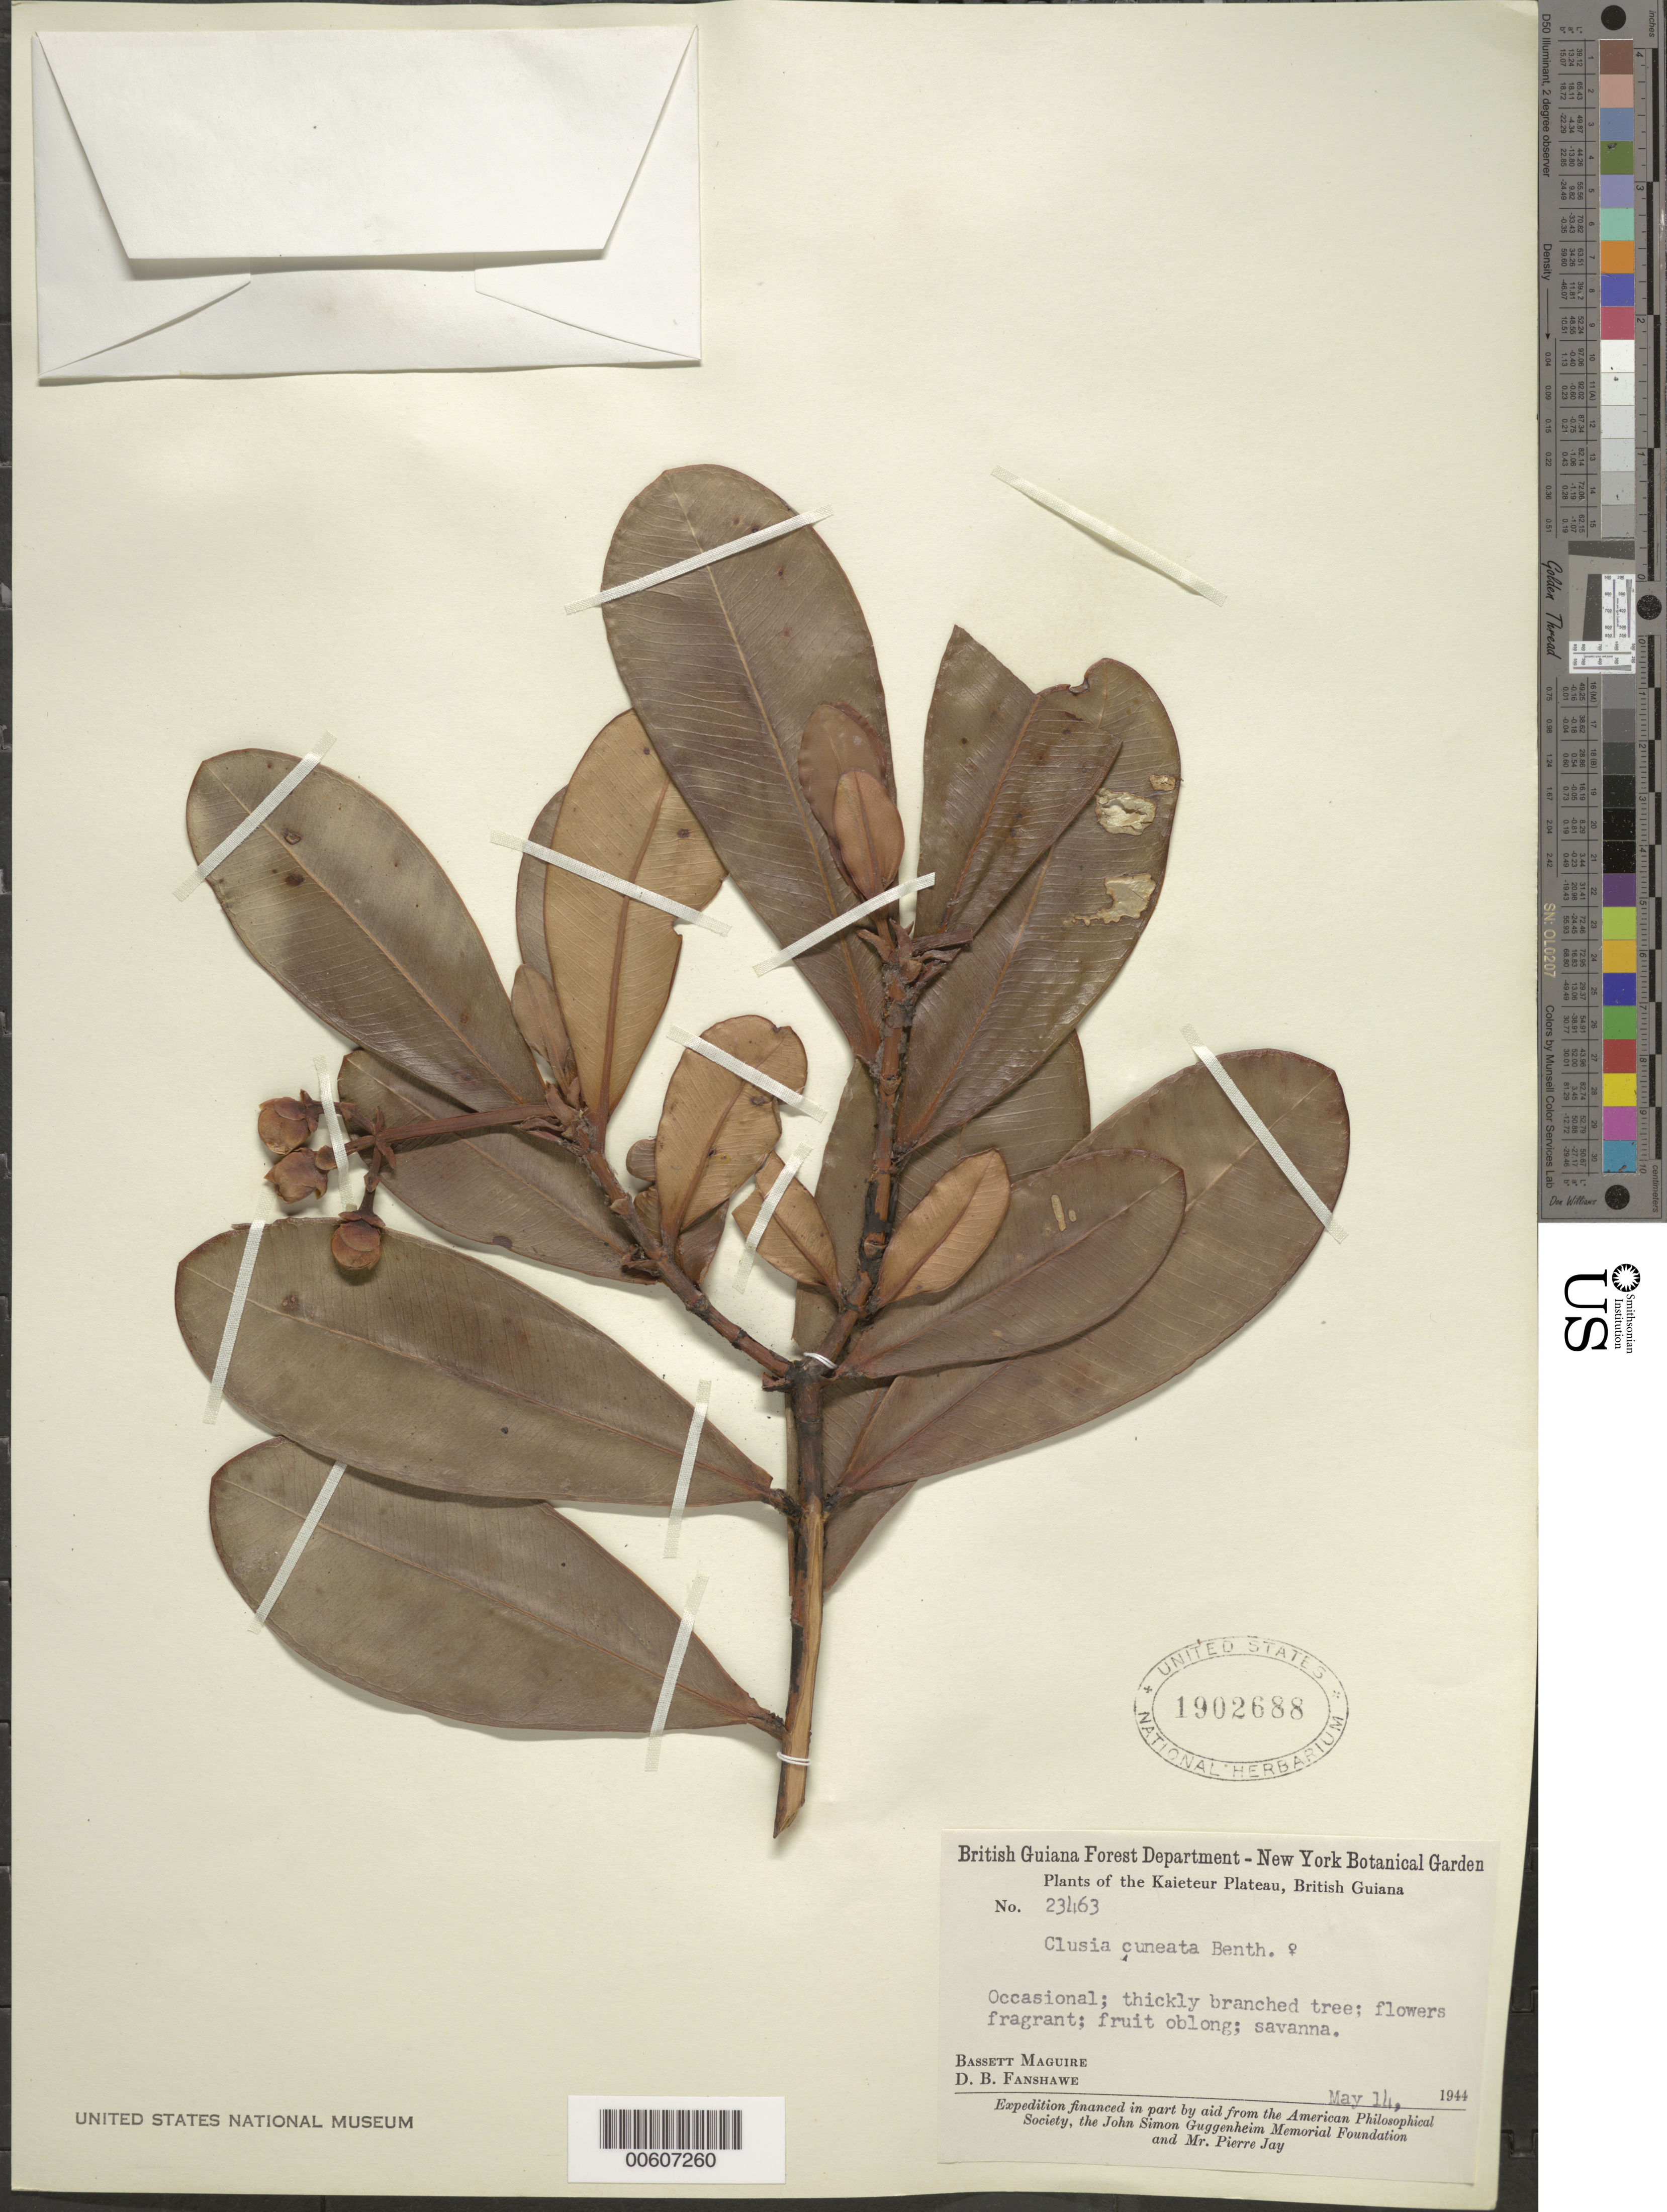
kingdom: Plantae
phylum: Tracheophyta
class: Magnoliopsida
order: Malpighiales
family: Clusiaceae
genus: Clusia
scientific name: Clusia cuneata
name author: Benth.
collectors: B. Maguire & D. B. Fanshawe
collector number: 23463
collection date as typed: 14-May-44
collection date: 1944-05-14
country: Guyana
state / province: Potaro-Siparuni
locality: Kaieteur Plateau, Potaro River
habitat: Savanna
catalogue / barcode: US 1902688